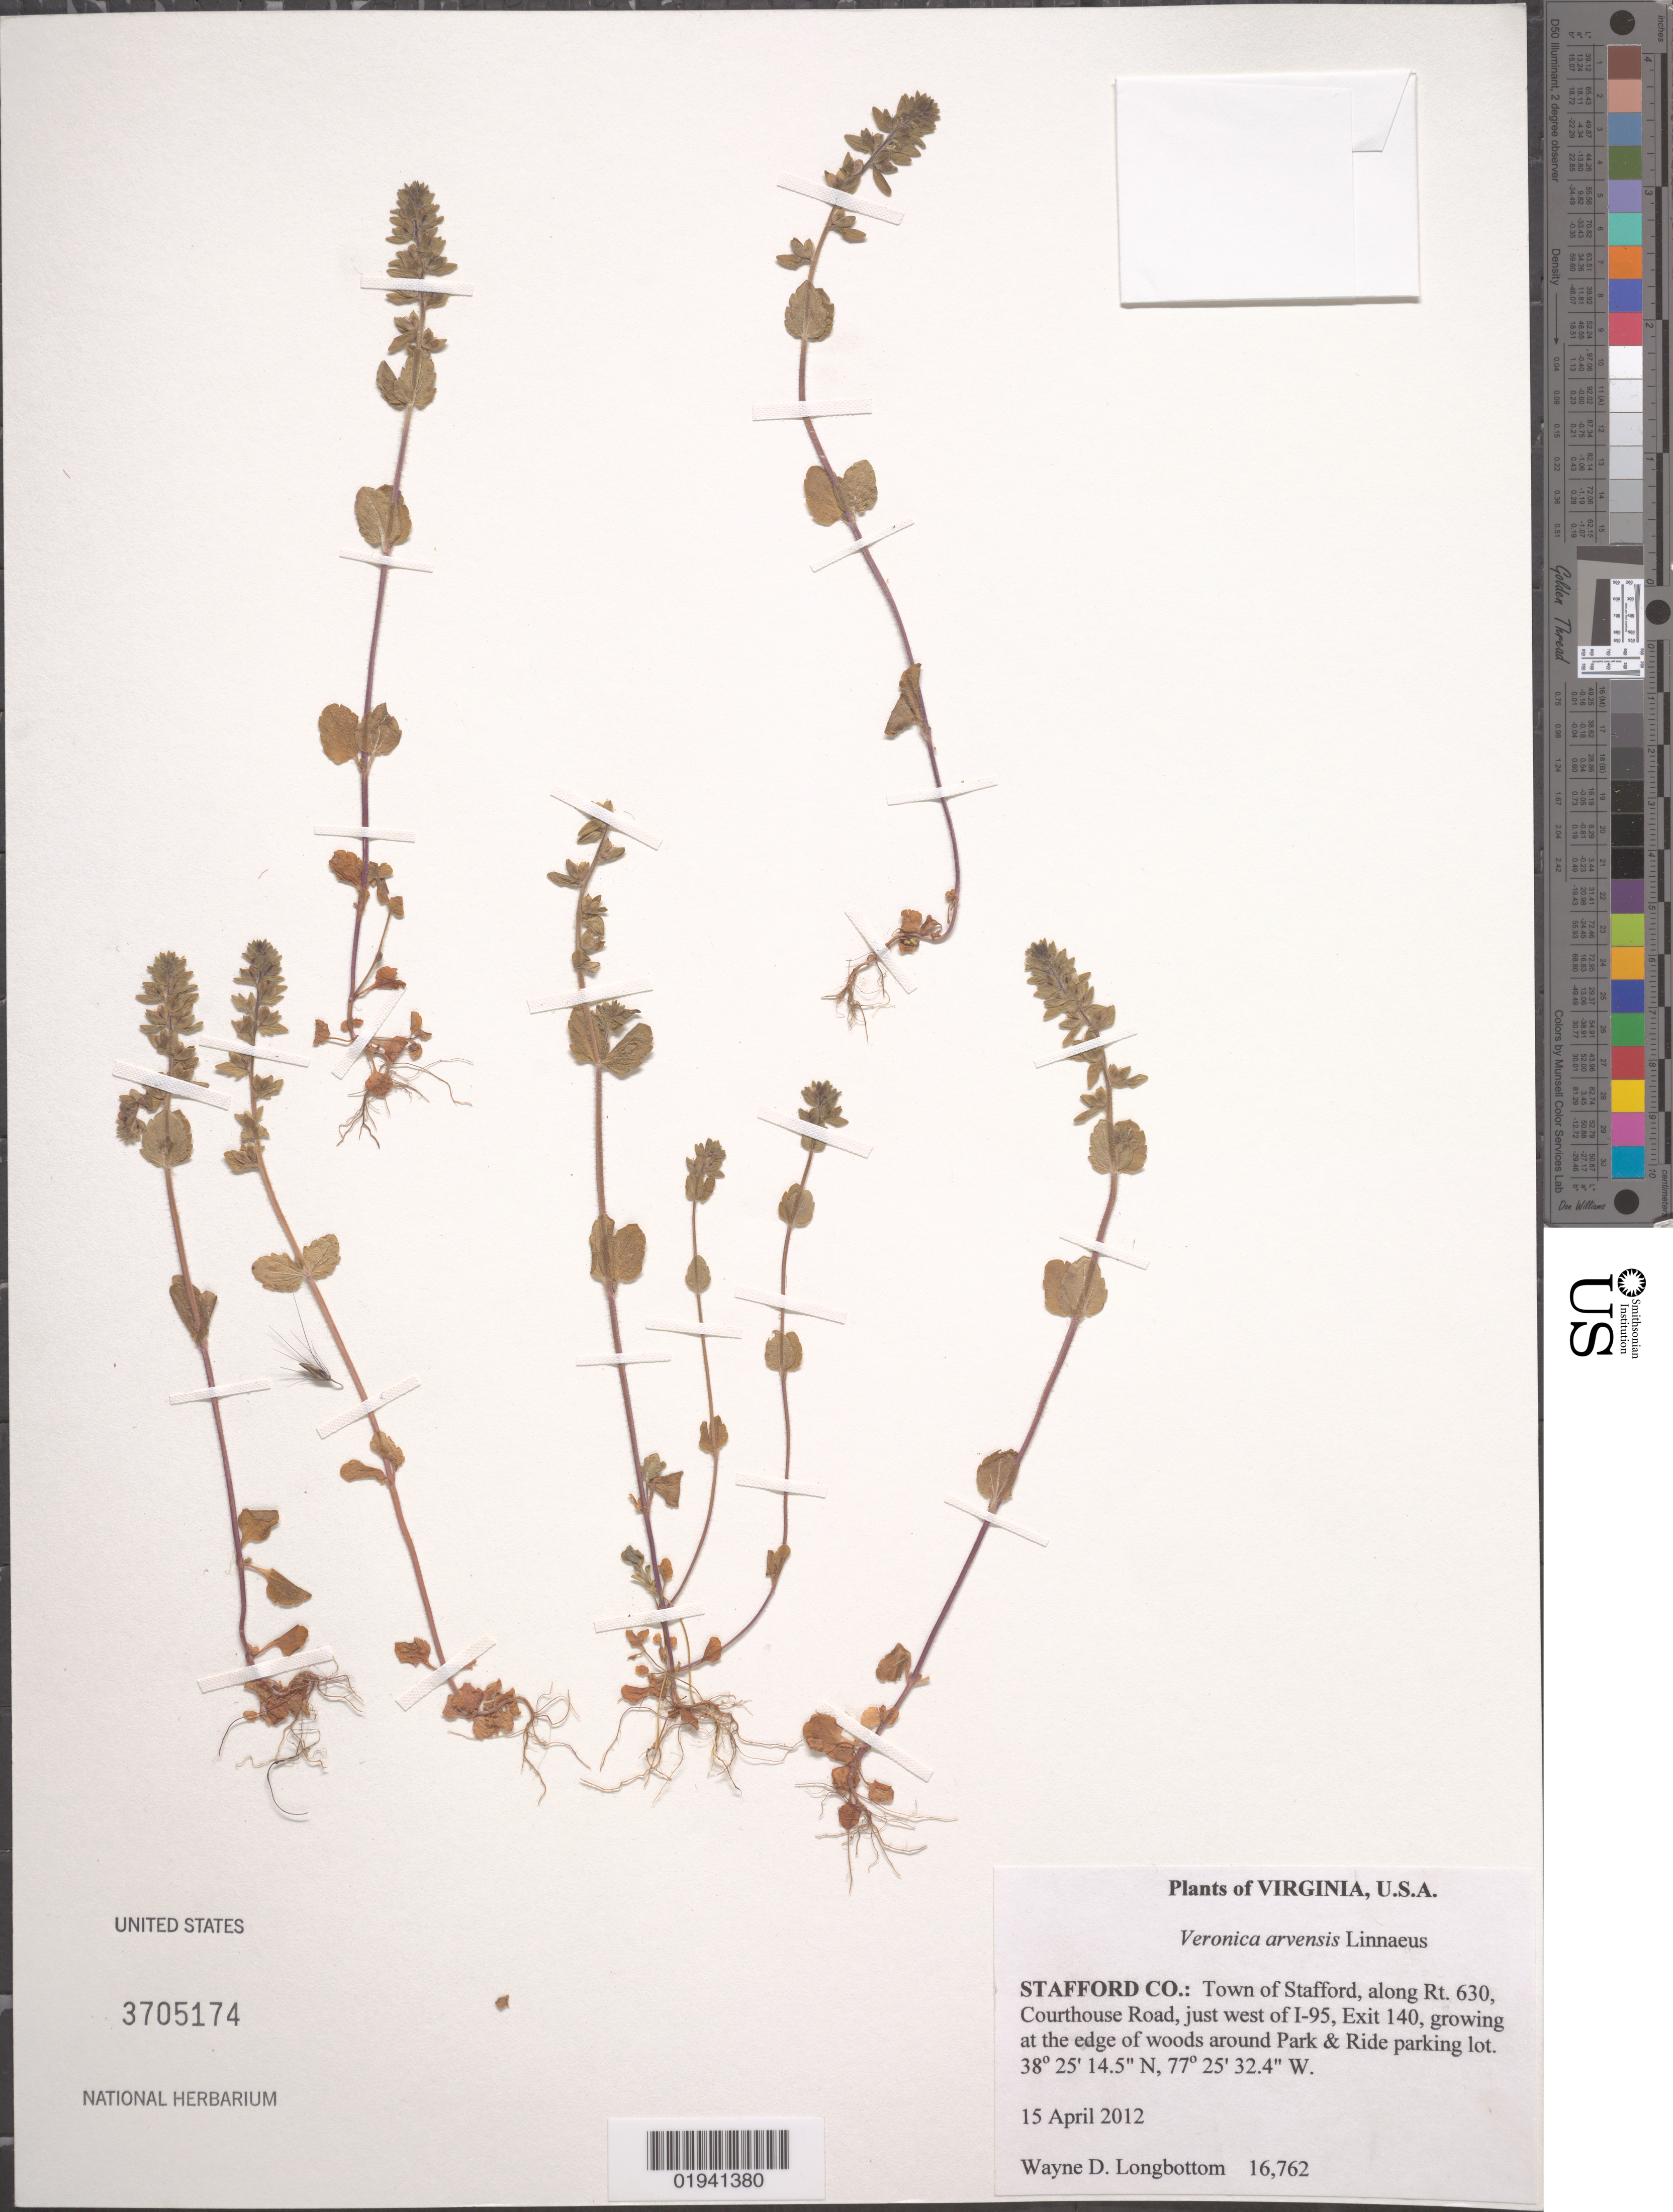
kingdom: Plantae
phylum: Tracheophyta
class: Magnoliopsida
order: Lamiales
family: Plantaginaceae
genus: Veronica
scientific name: Veronica arvensis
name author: L.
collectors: W. D. Longbottom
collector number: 16762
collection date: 2012-04-15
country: United States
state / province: Virginia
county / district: Stafford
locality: Town of Stafford, along Rt. 630, Courthouse Road, just west of I-95, Exit 140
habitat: growing at the edge of woods around Park and Ride parking lot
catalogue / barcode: US 3705174